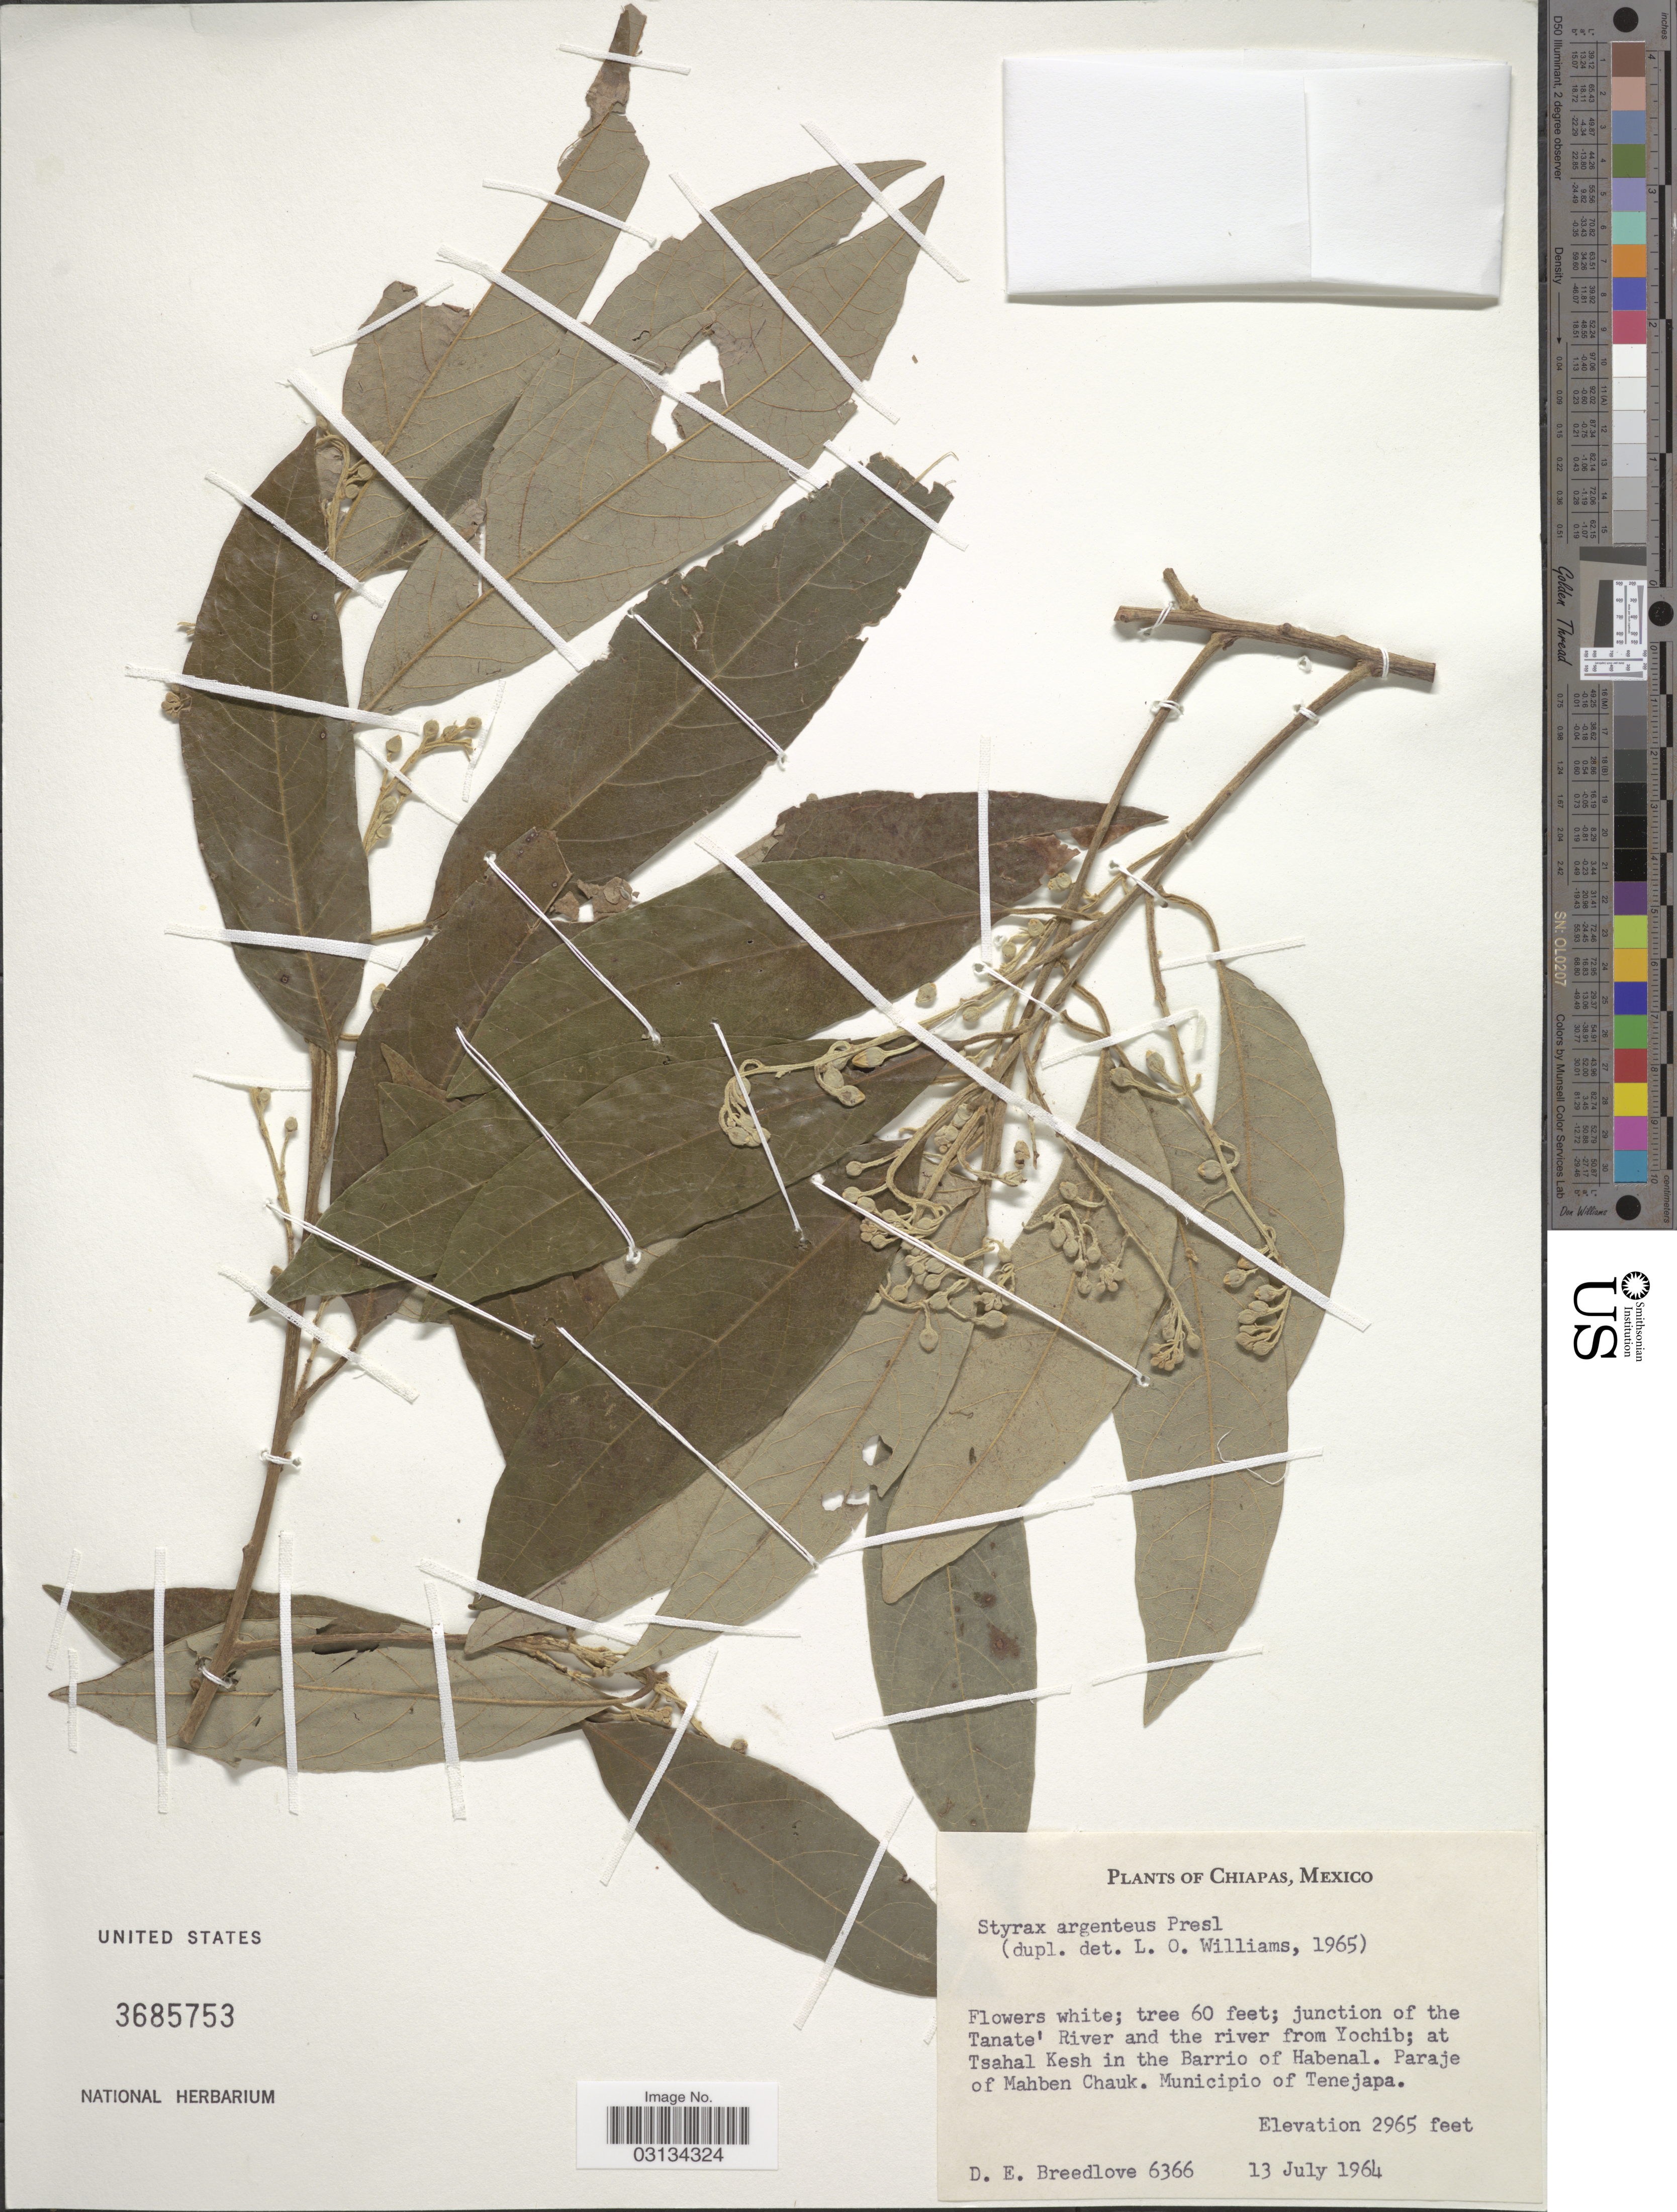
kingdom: Plantae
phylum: Tracheophyta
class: Magnoliopsida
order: Ericales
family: Styracaceae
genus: Styrax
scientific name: Styrax argenteus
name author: C. Presl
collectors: D. E. Breedlove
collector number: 6366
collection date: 1964-07-13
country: Mexico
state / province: Chiapas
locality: Junction of the Tanate' River and the river from Yochib; at Tsahal Kesh in the Barrio of Habenal. Paraje of Mahben Chauk. Municipio of Tenejapa.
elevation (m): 904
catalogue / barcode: US 3685753